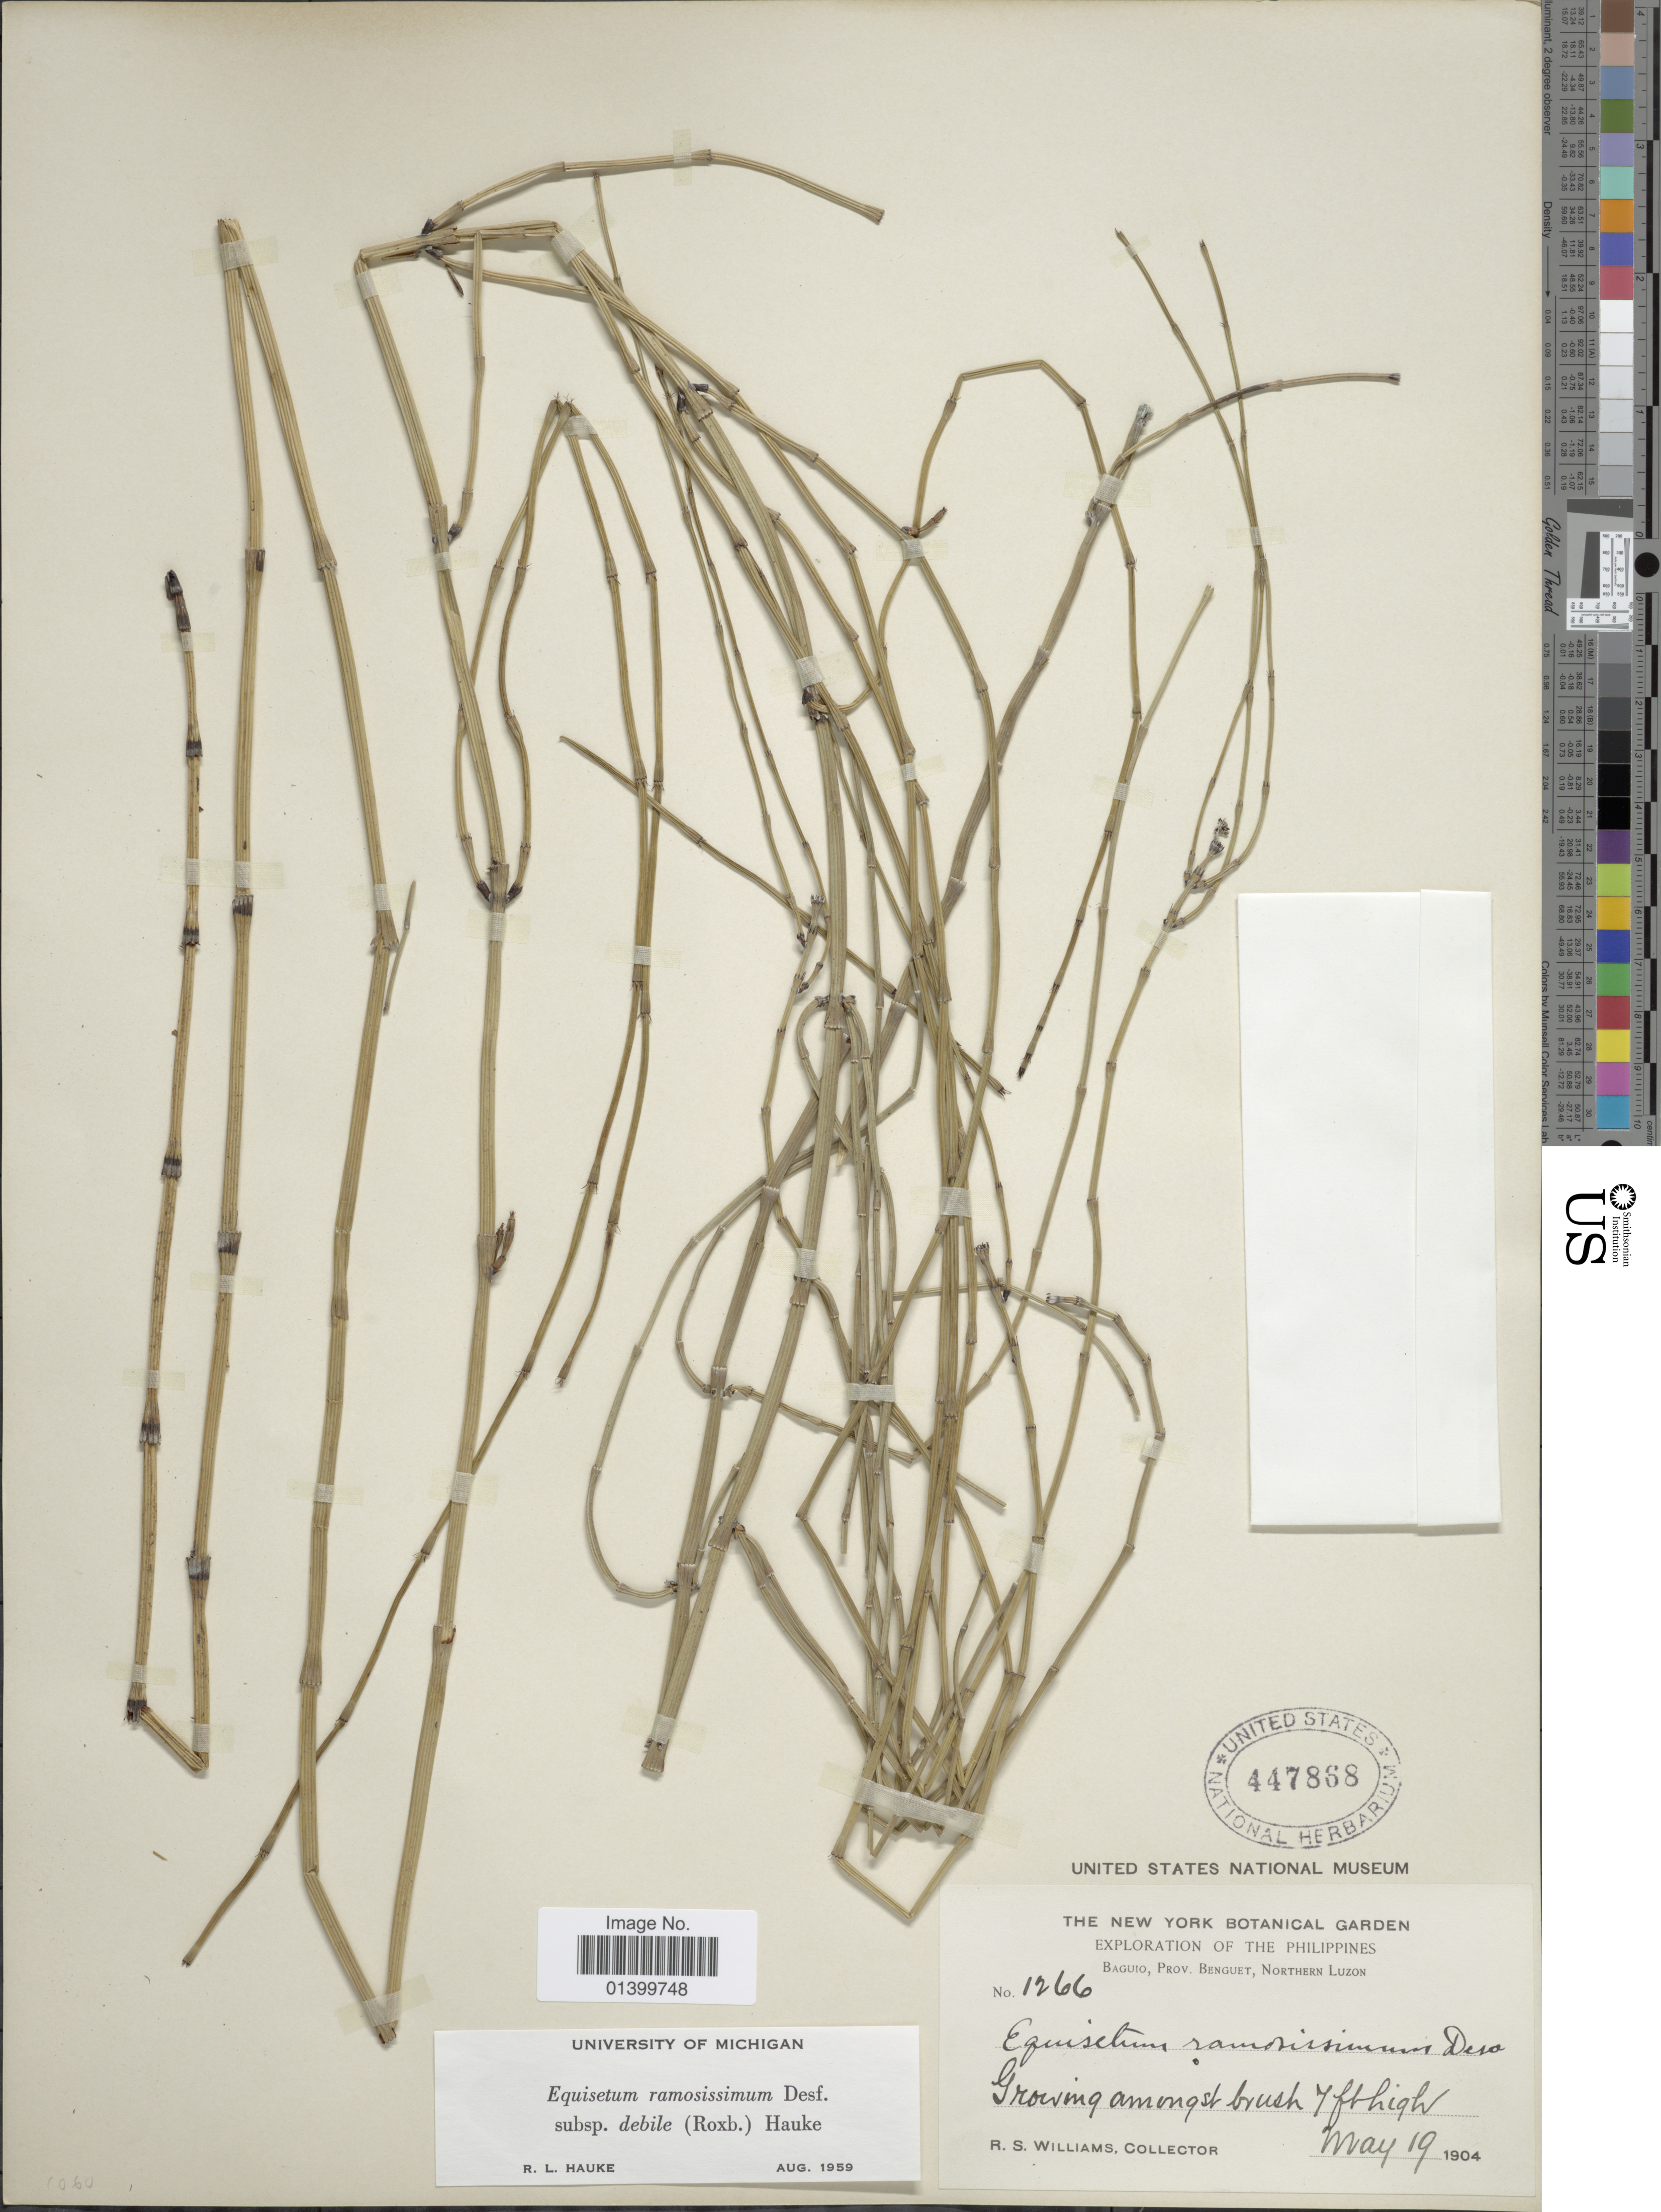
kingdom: Plantae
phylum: Tracheophyta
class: Polypodiopsida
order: Equisetales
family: Equisetaceae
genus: Equisetum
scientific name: Equisetum ramosissimum subsp. debile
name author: (Roxb. ex Vaucher) Hauke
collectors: R. S. Williams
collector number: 1266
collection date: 1904-05-19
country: Philippines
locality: Baguio, Prov. Benguet, Northern Luzon.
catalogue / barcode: US 447868